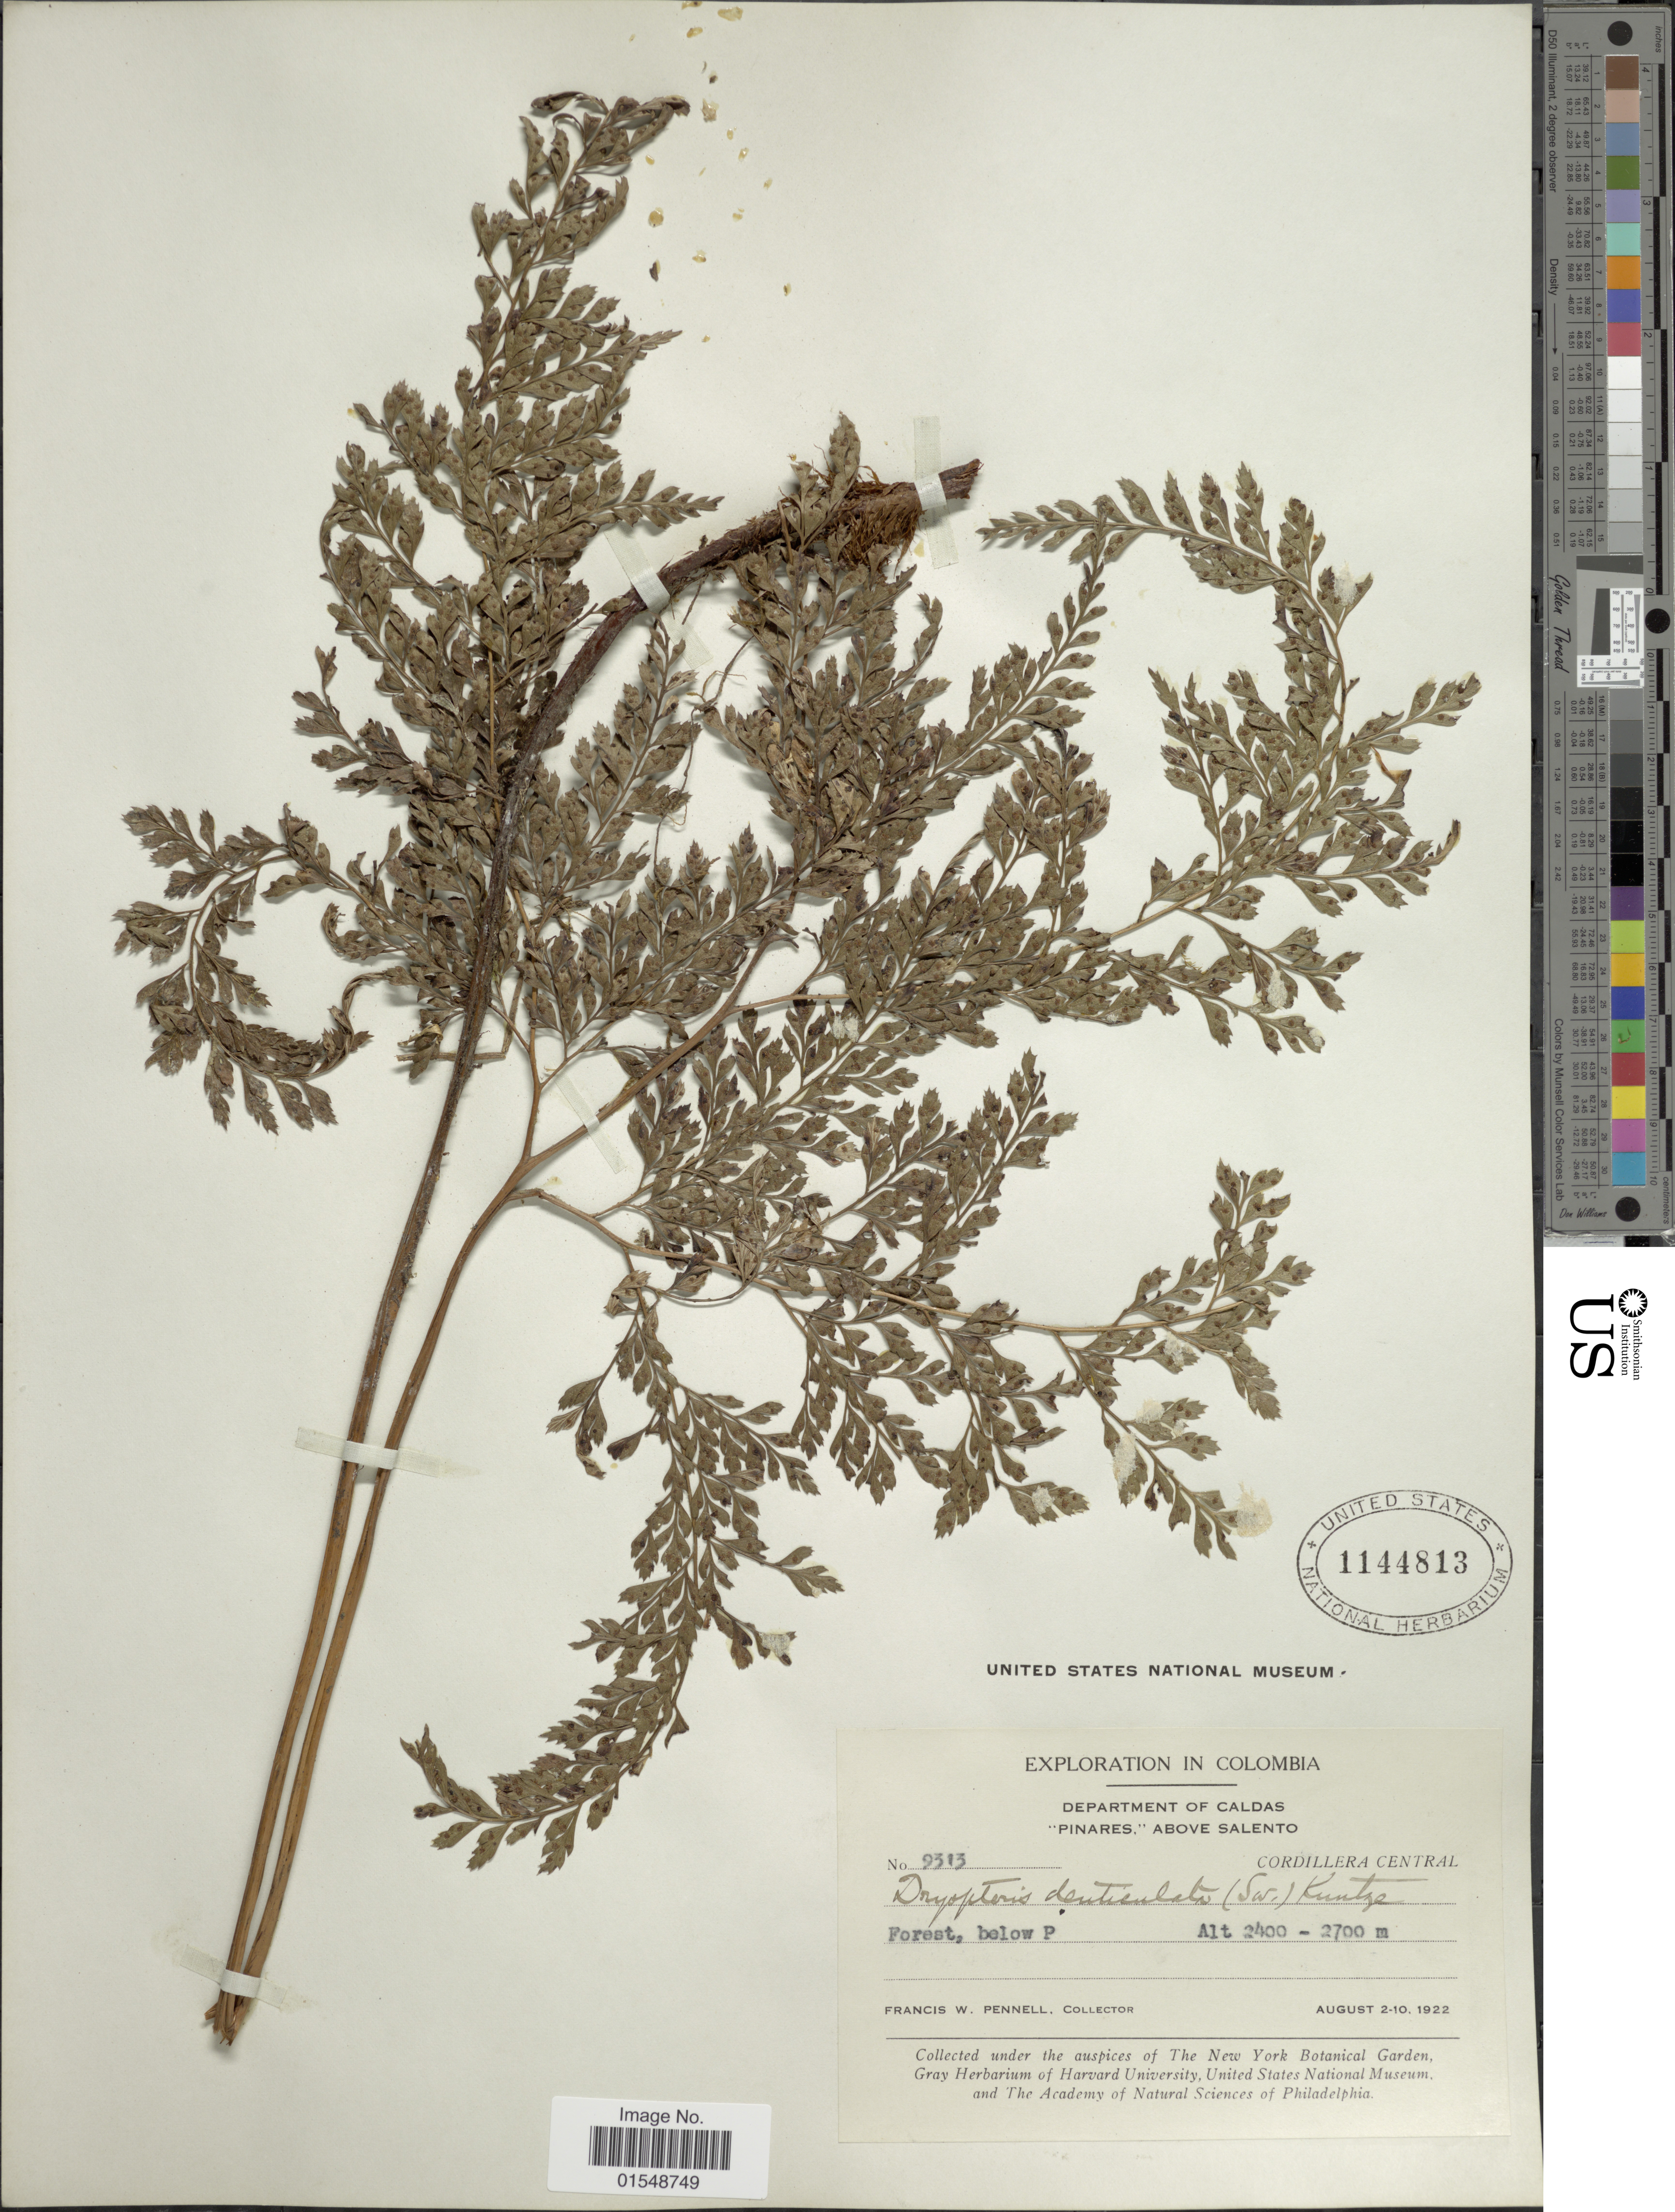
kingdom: Plantae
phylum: Tracheophyta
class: Polypodiopsida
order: Polypodiales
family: Dryopteridaceae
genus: Arachniodes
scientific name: Arachniodes denticulata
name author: (Sw.) Ching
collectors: F. W. Pennell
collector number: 9313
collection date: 1922-08-02/1922-08-10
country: Colombia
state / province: Caldas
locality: Pinares, above Salento, Cordillera Central, forest below P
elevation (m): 2400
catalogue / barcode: US 1144813